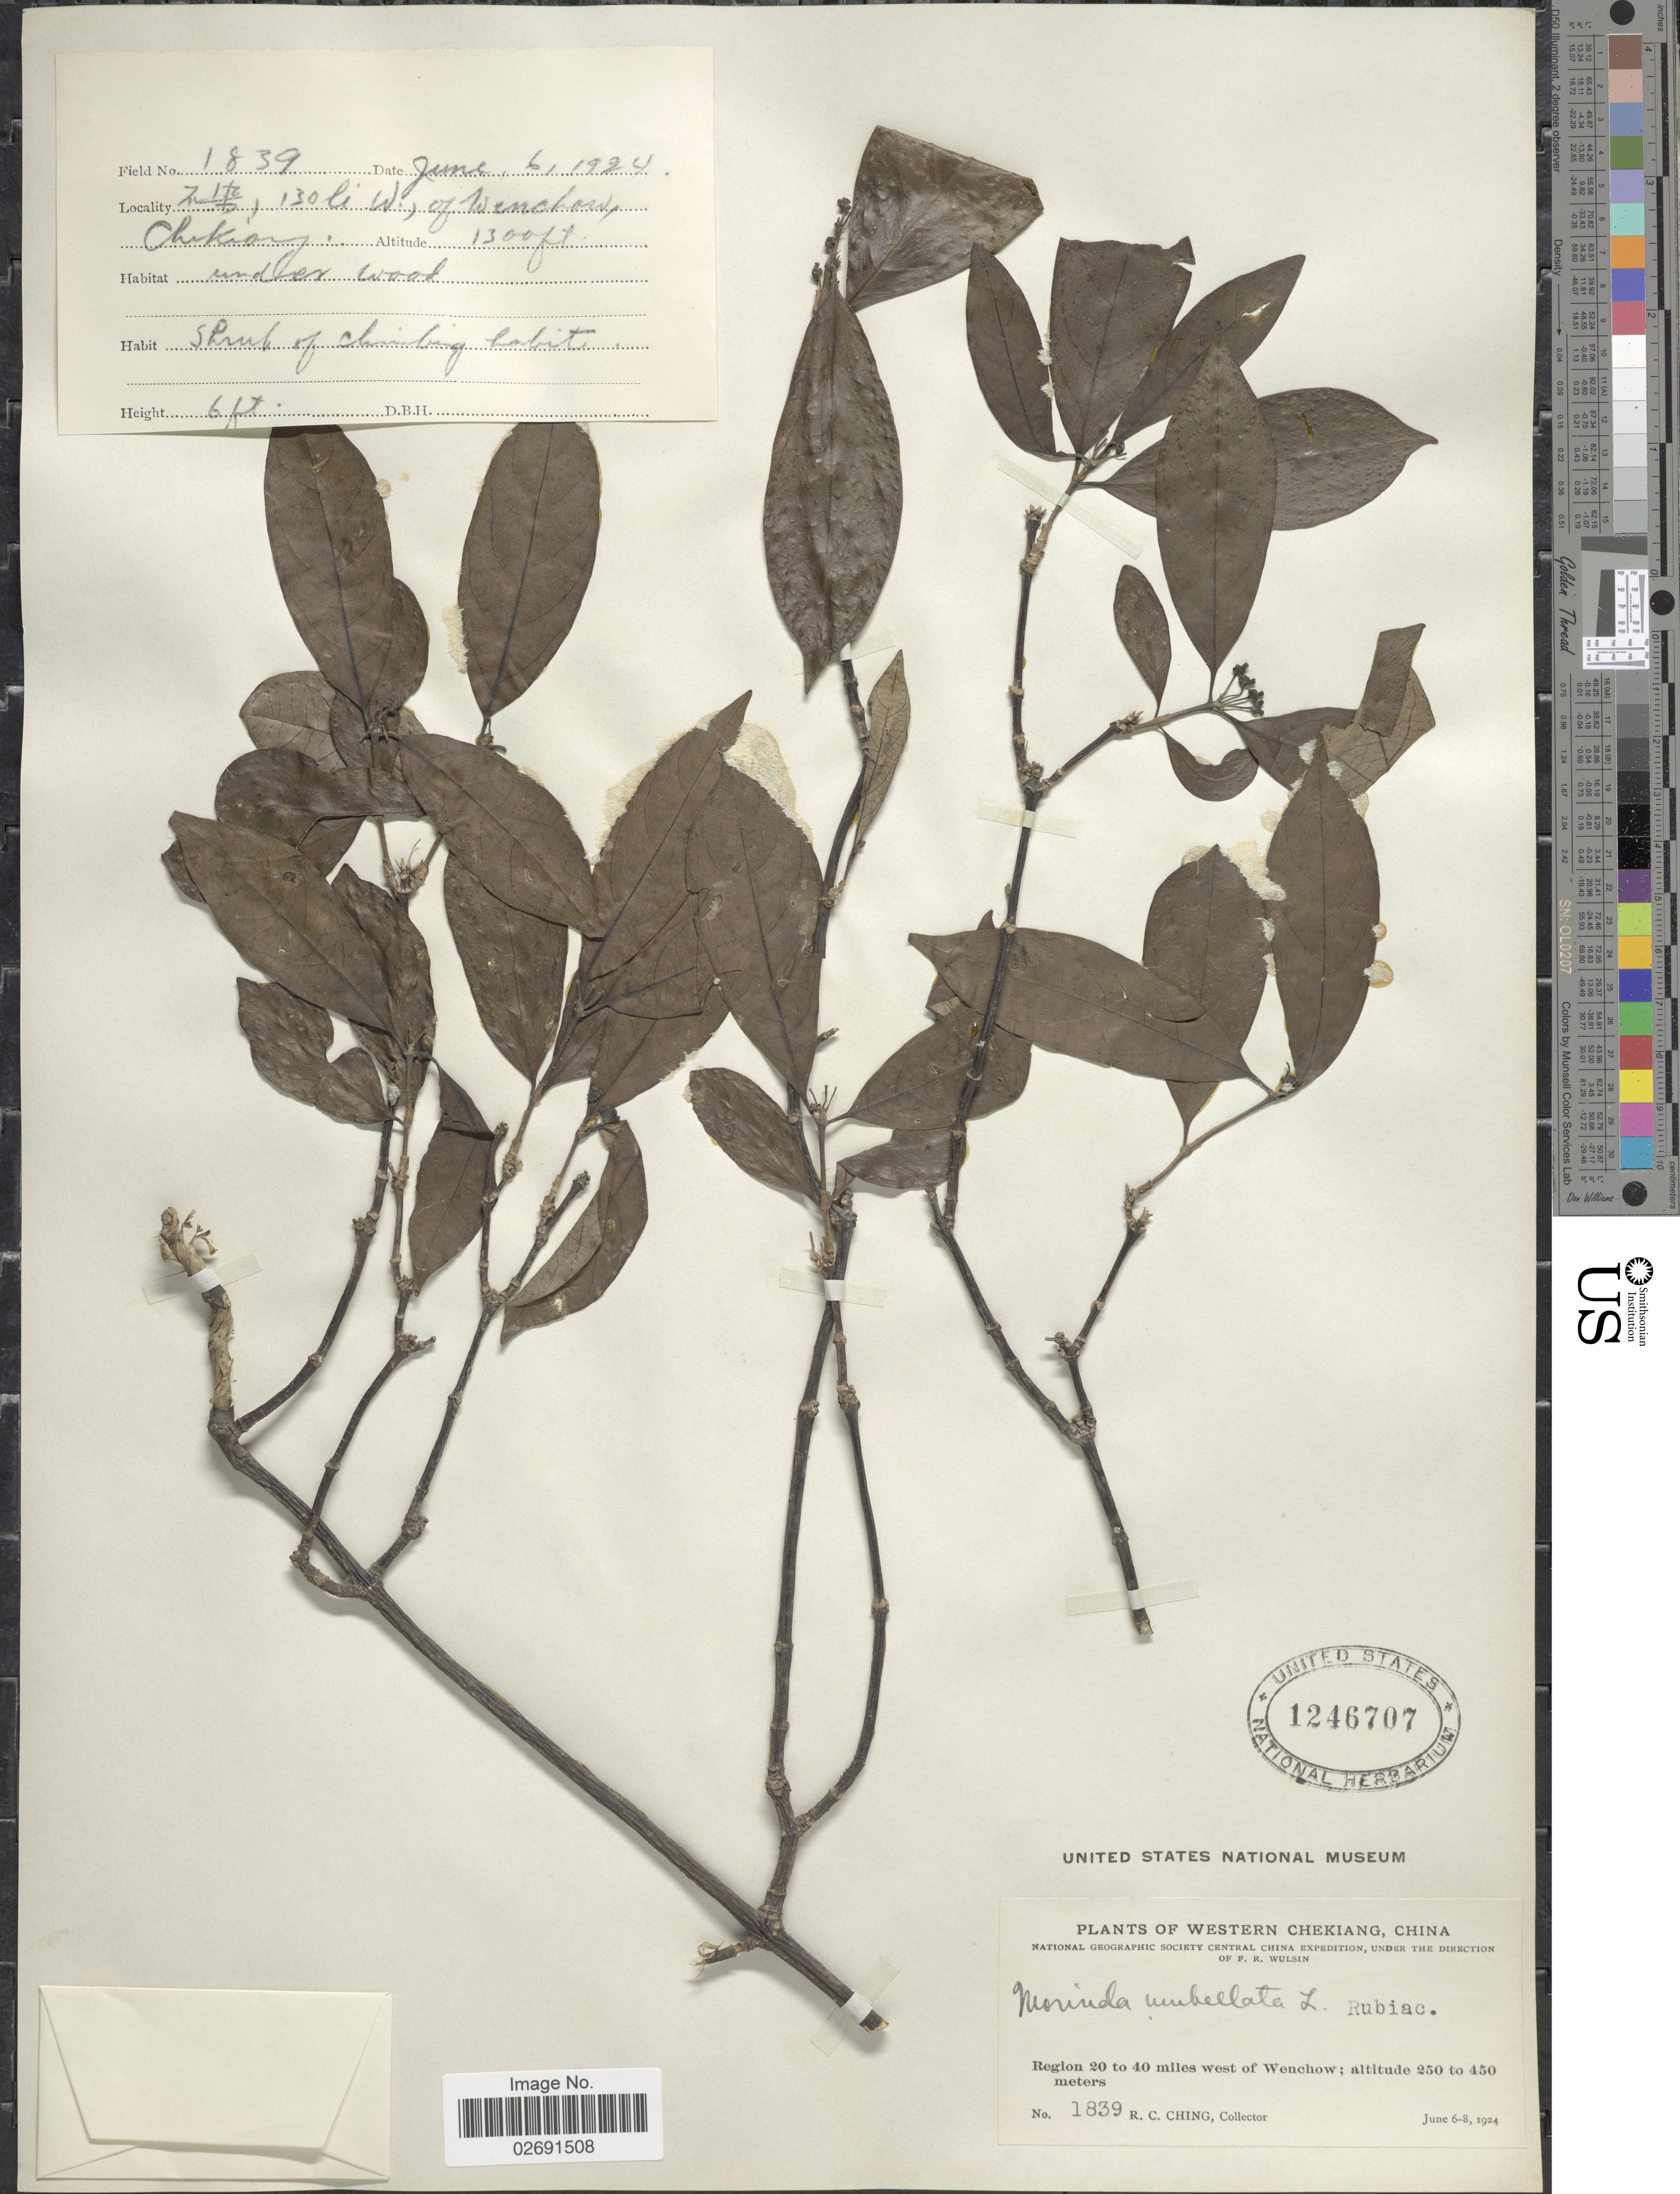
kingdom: Plantae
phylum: Tracheophyta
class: Magnoliopsida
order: Gentianales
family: Rubiaceae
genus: Gynochthodes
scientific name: Gynochthodes umbellata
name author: (L.) Razafim. & B. Bremer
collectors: R. C. Ching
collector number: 1839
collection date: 1924-06-06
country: China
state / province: Zhejiang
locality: Western Chekiang, 130 k. W. of Wenchow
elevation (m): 396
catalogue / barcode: US 1246707